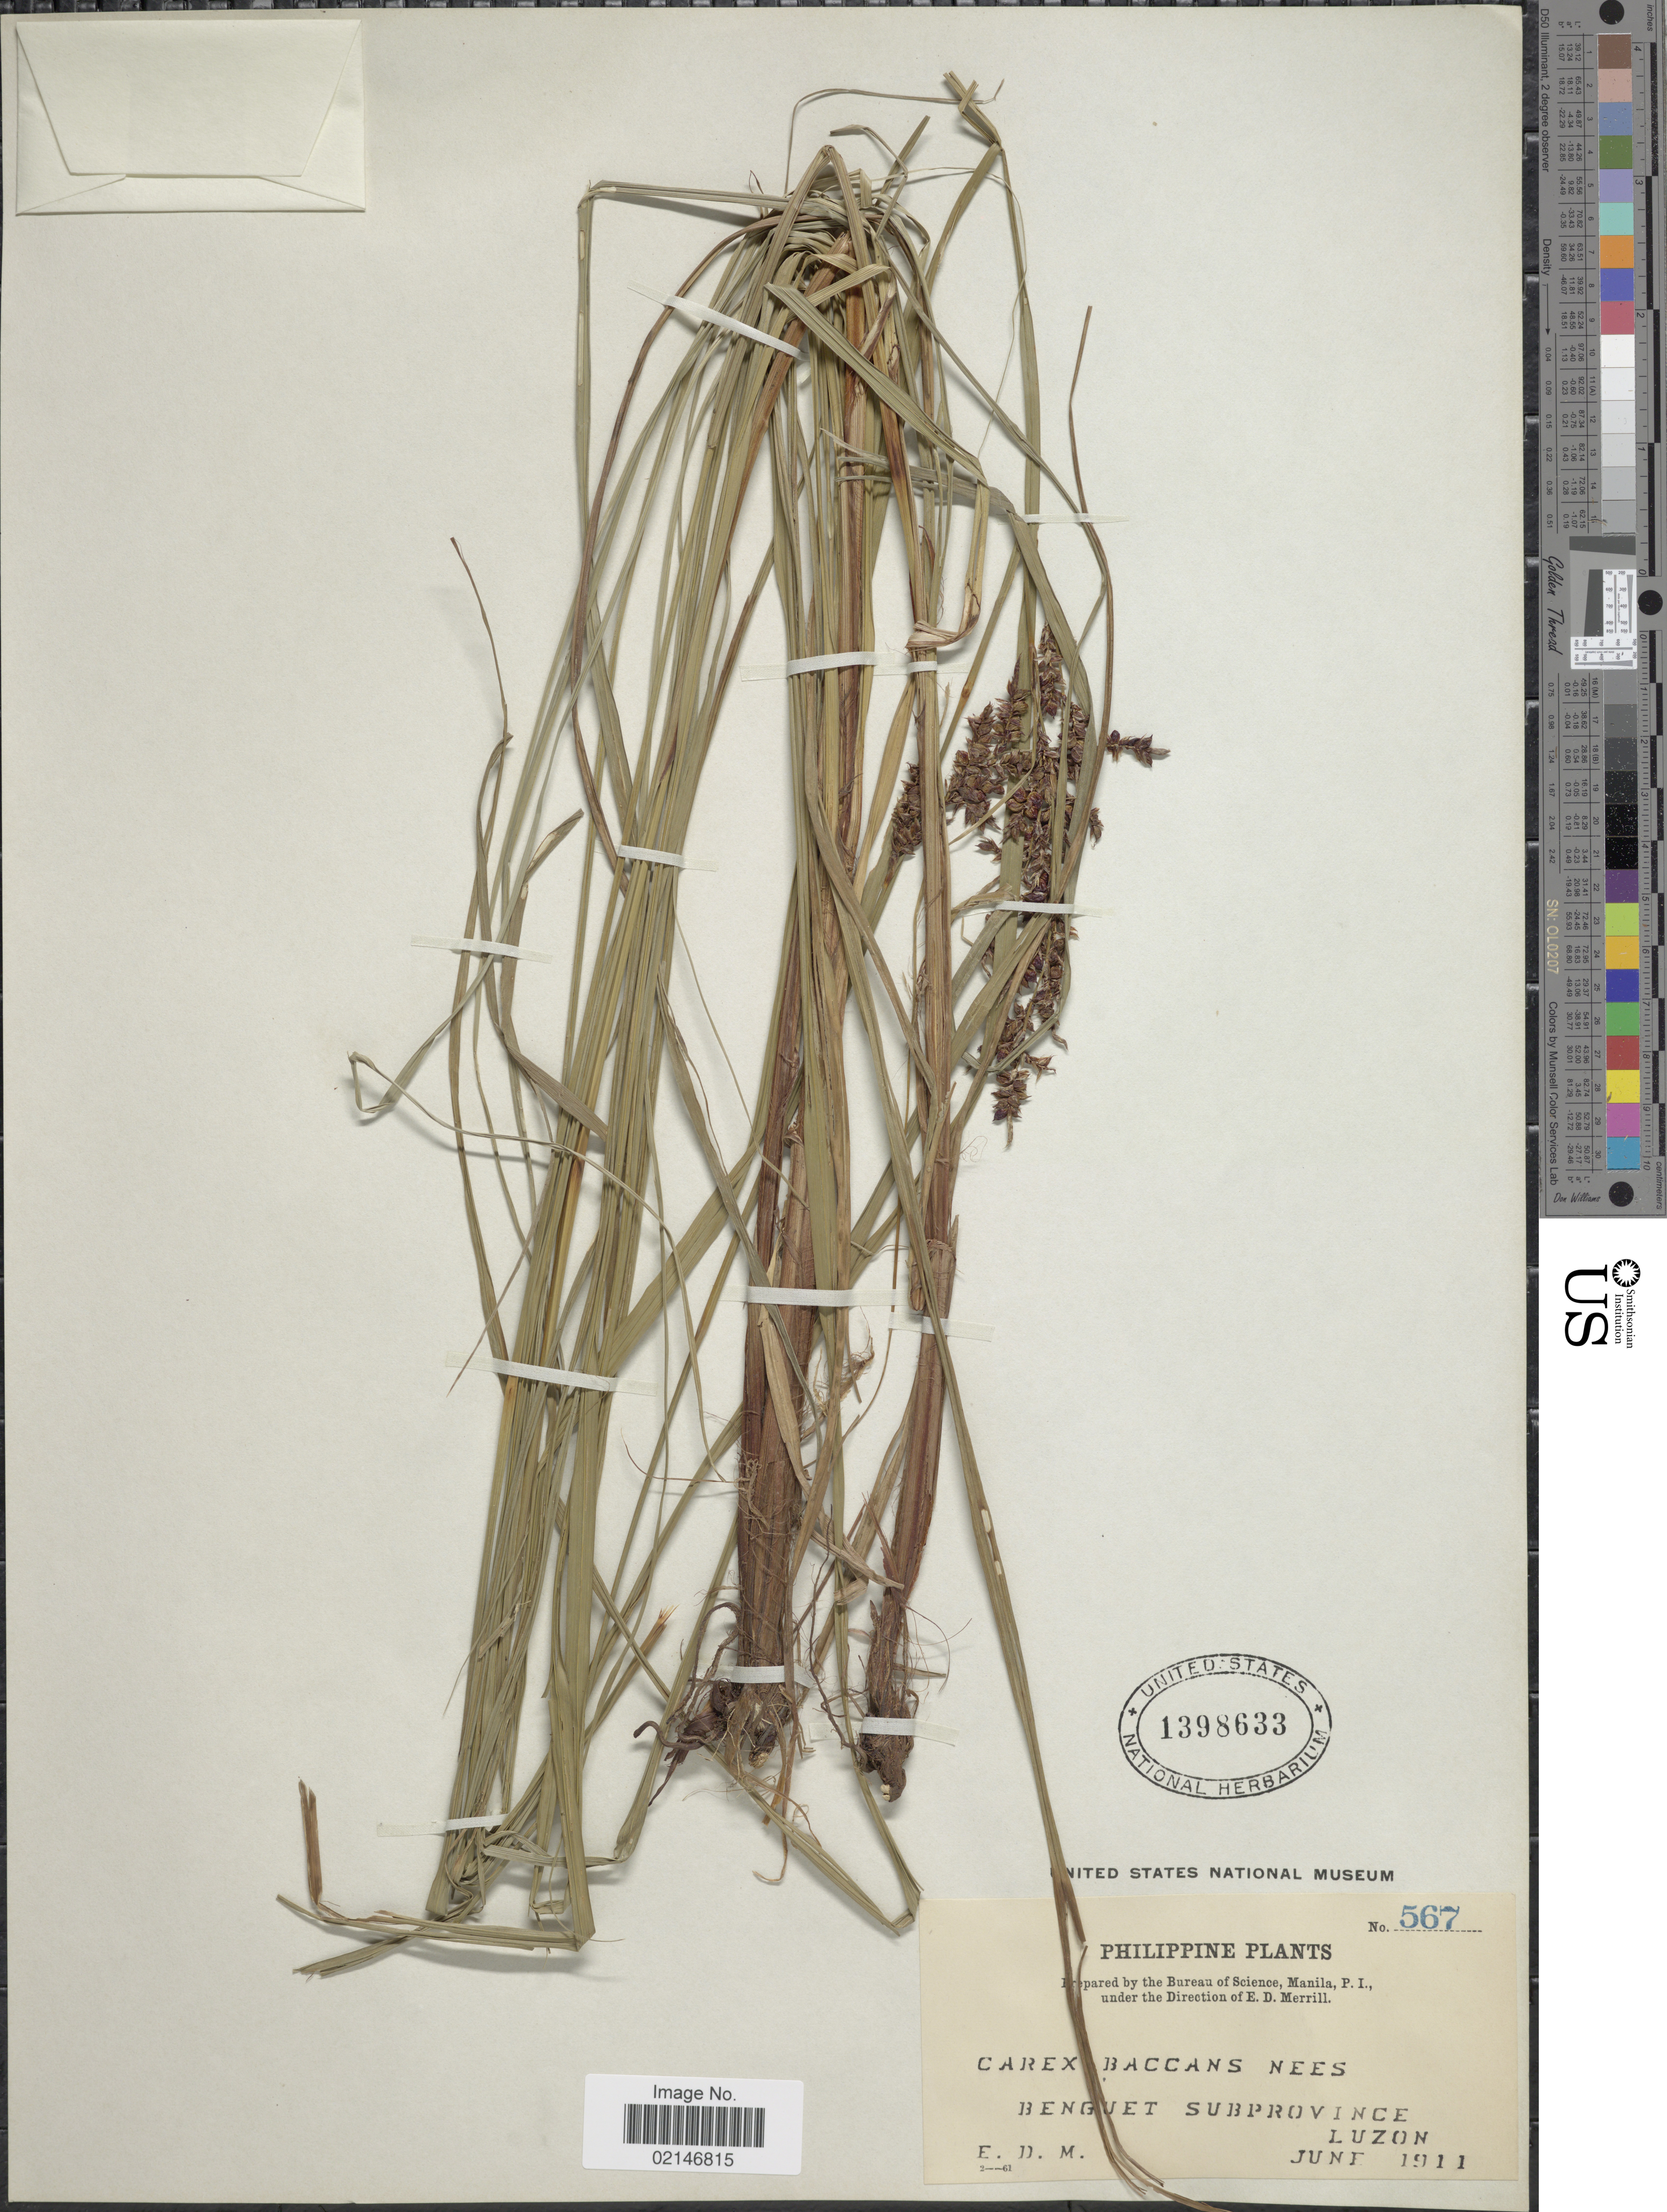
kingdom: Plantae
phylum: Tracheophyta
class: Liliopsida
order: Poales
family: Cyperaceae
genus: Carex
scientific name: Carex baccans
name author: Nees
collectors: E. D. Merrill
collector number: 567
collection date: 1911-06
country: Philippines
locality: Benguet Subprovince, Luzon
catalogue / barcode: US 1398633